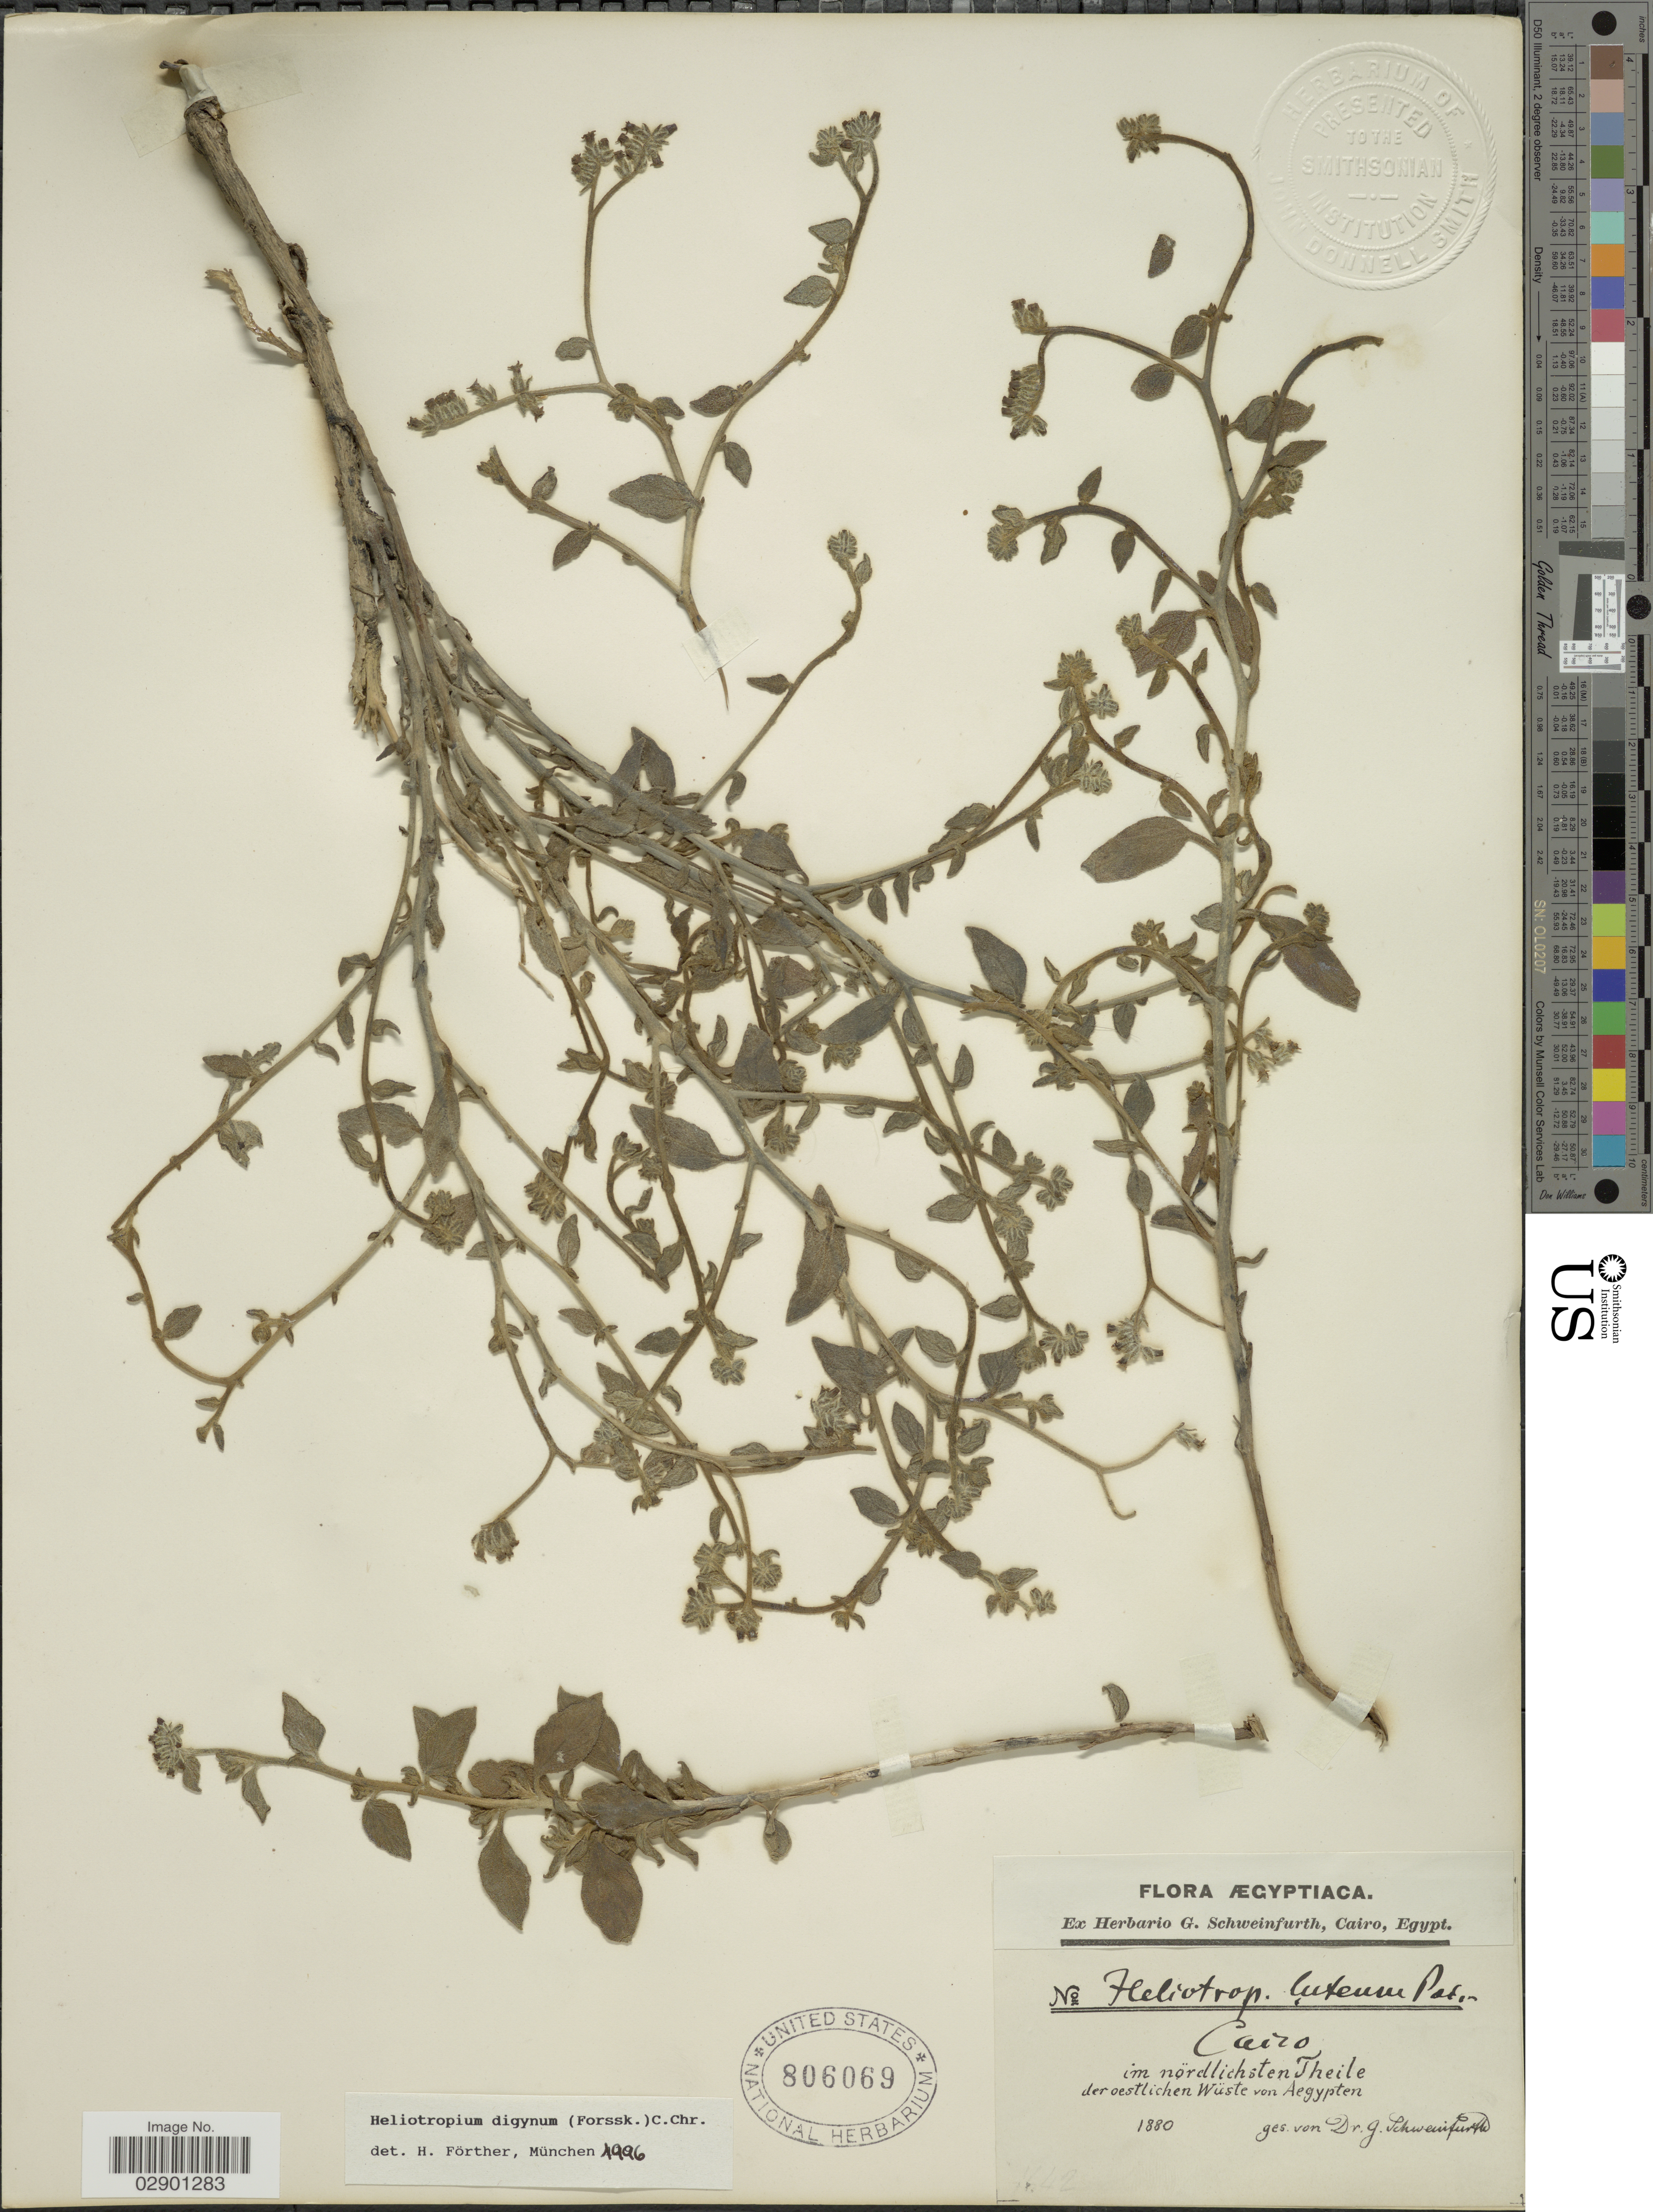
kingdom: Plantae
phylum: Tracheophyta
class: Magnoliopsida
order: Boraginales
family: Heliotropiaceae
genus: Heliotropium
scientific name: Heliotropium digynum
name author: (Forssk.) Asch. ex C. Chr.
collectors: G. A. Schweinfurth (herbarium)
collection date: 1880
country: Egypt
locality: Cairo, im nördlichsten Theile der oestlichen Wüste von Aegypten.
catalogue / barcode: US 806069